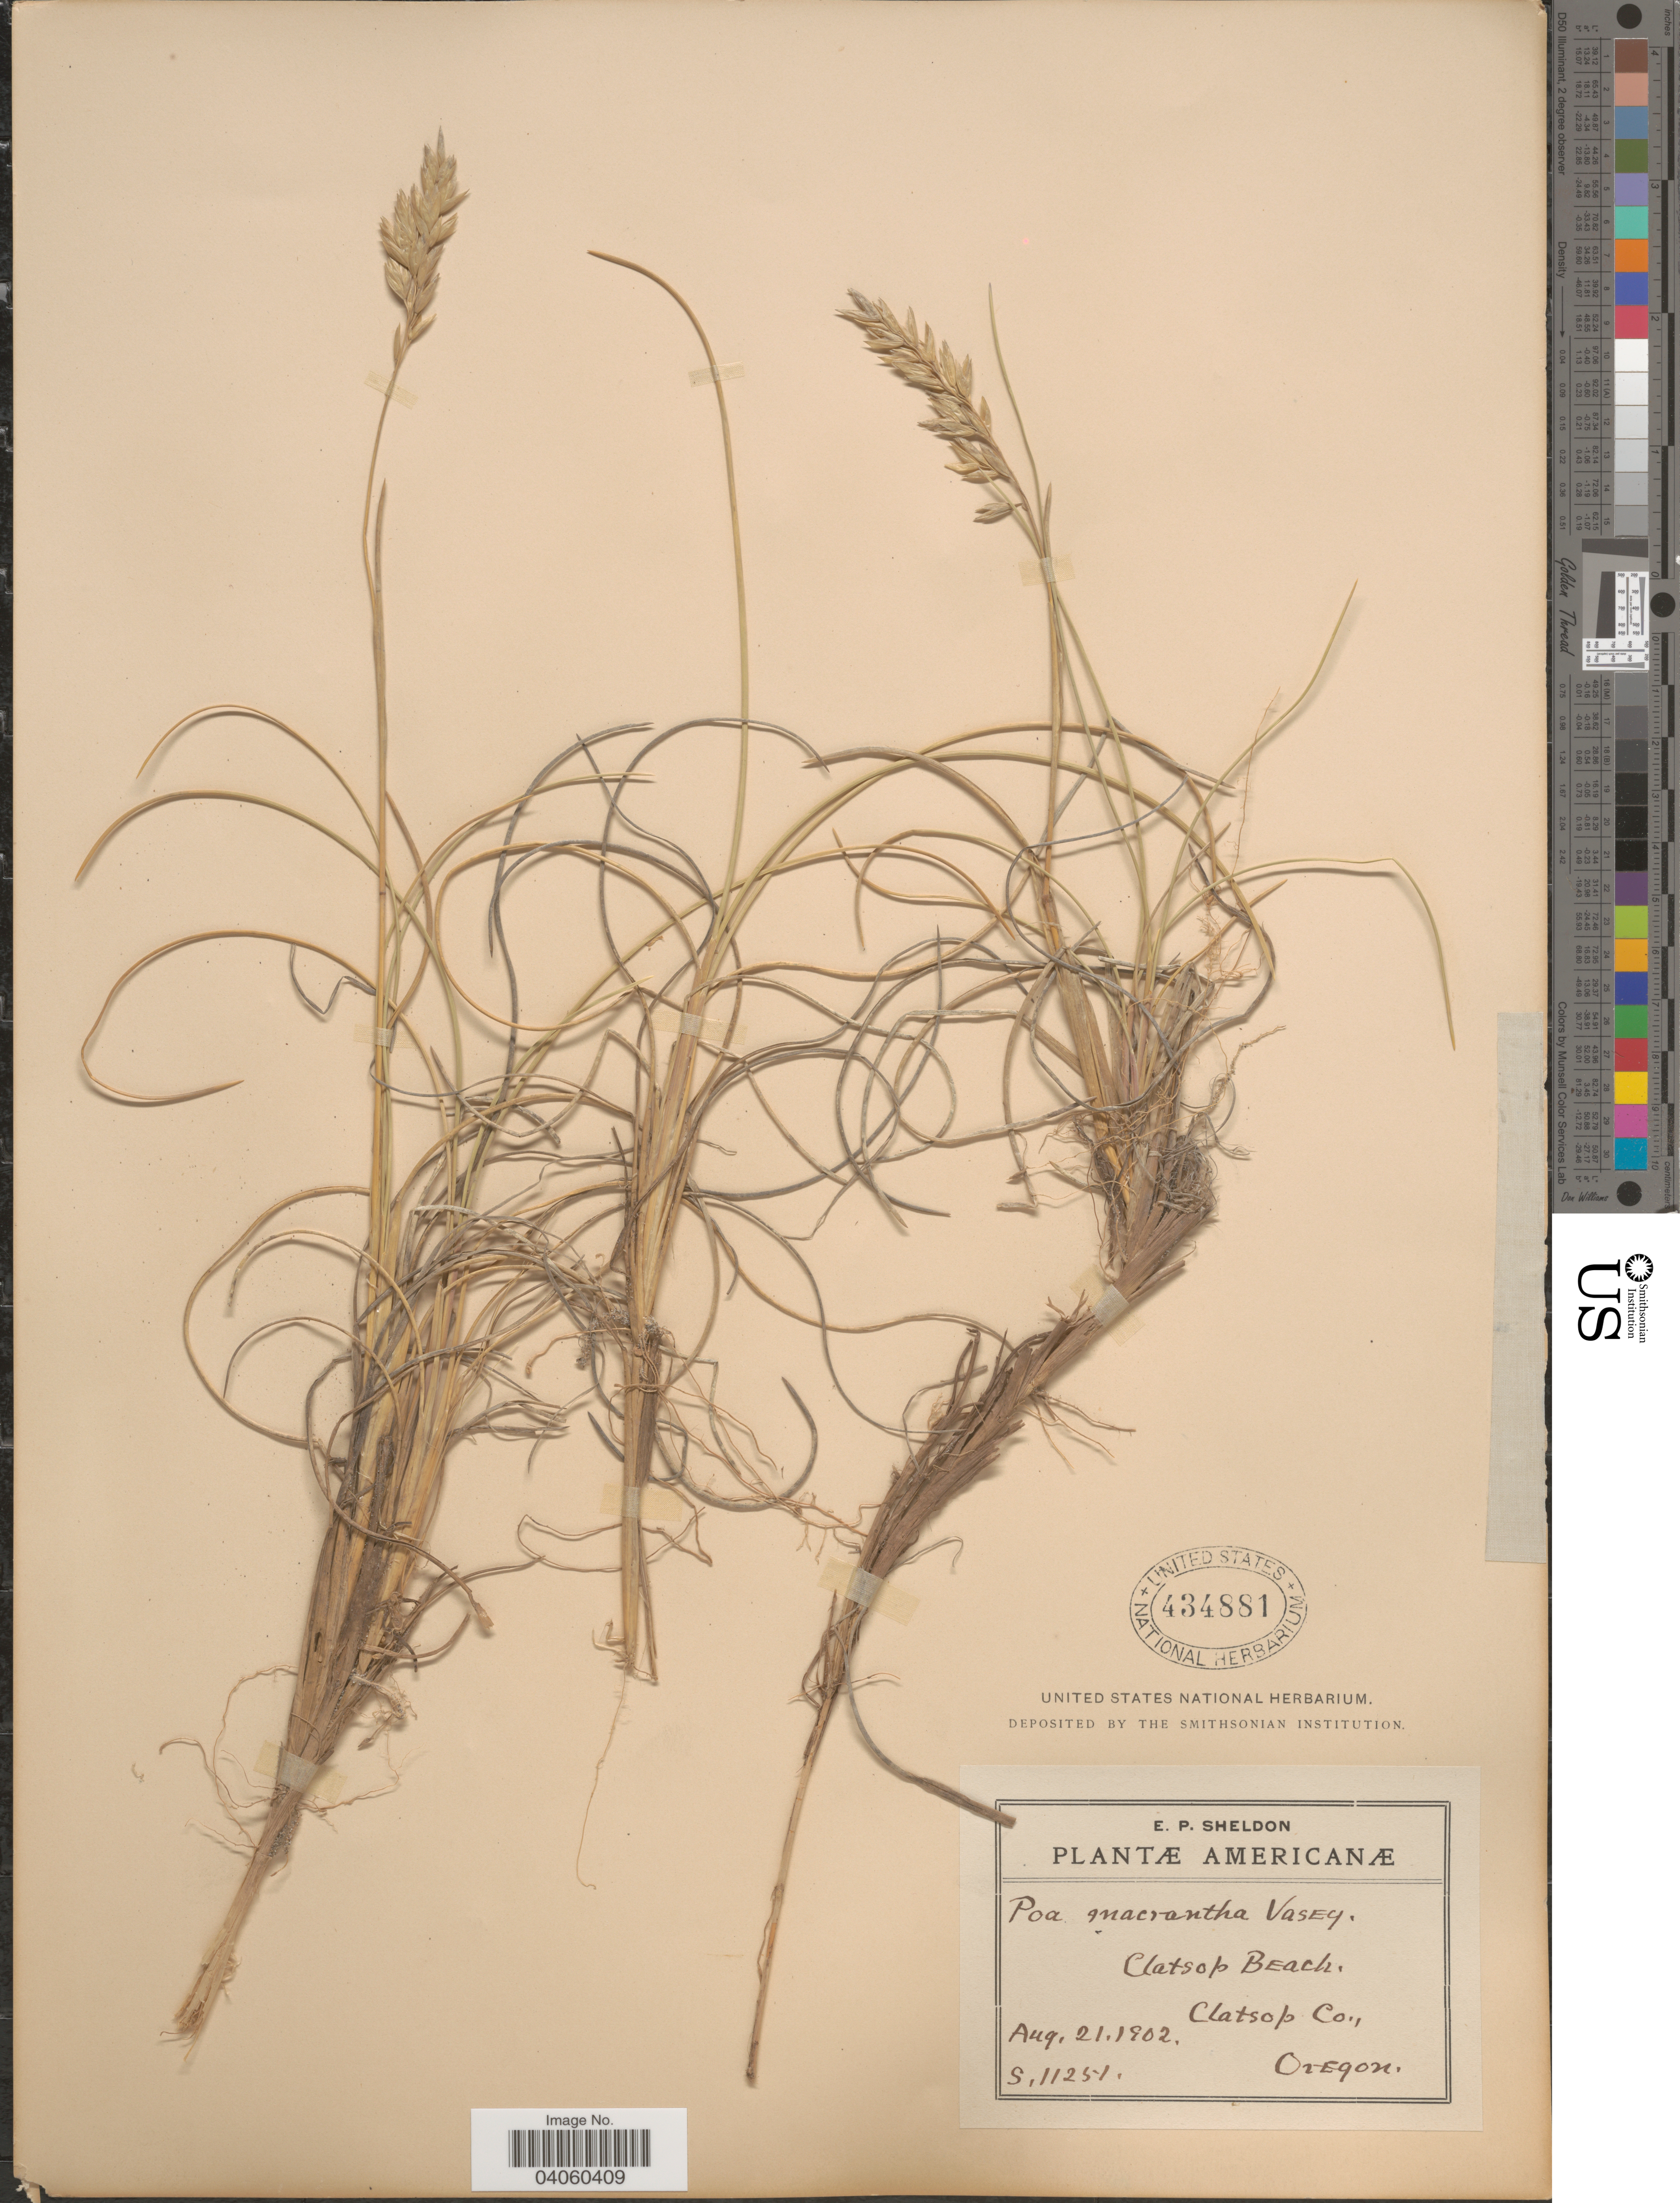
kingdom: Plantae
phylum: Tracheophyta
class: Liliopsida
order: Poales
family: Poaceae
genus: Poa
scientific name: Poa macrantha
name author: Vasey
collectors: E. P. Sheldon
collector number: S11251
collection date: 1902-08-21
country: United States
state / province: Oregon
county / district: Clatsop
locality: Clatsop Beach. Clatsop Co.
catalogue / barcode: US 434881